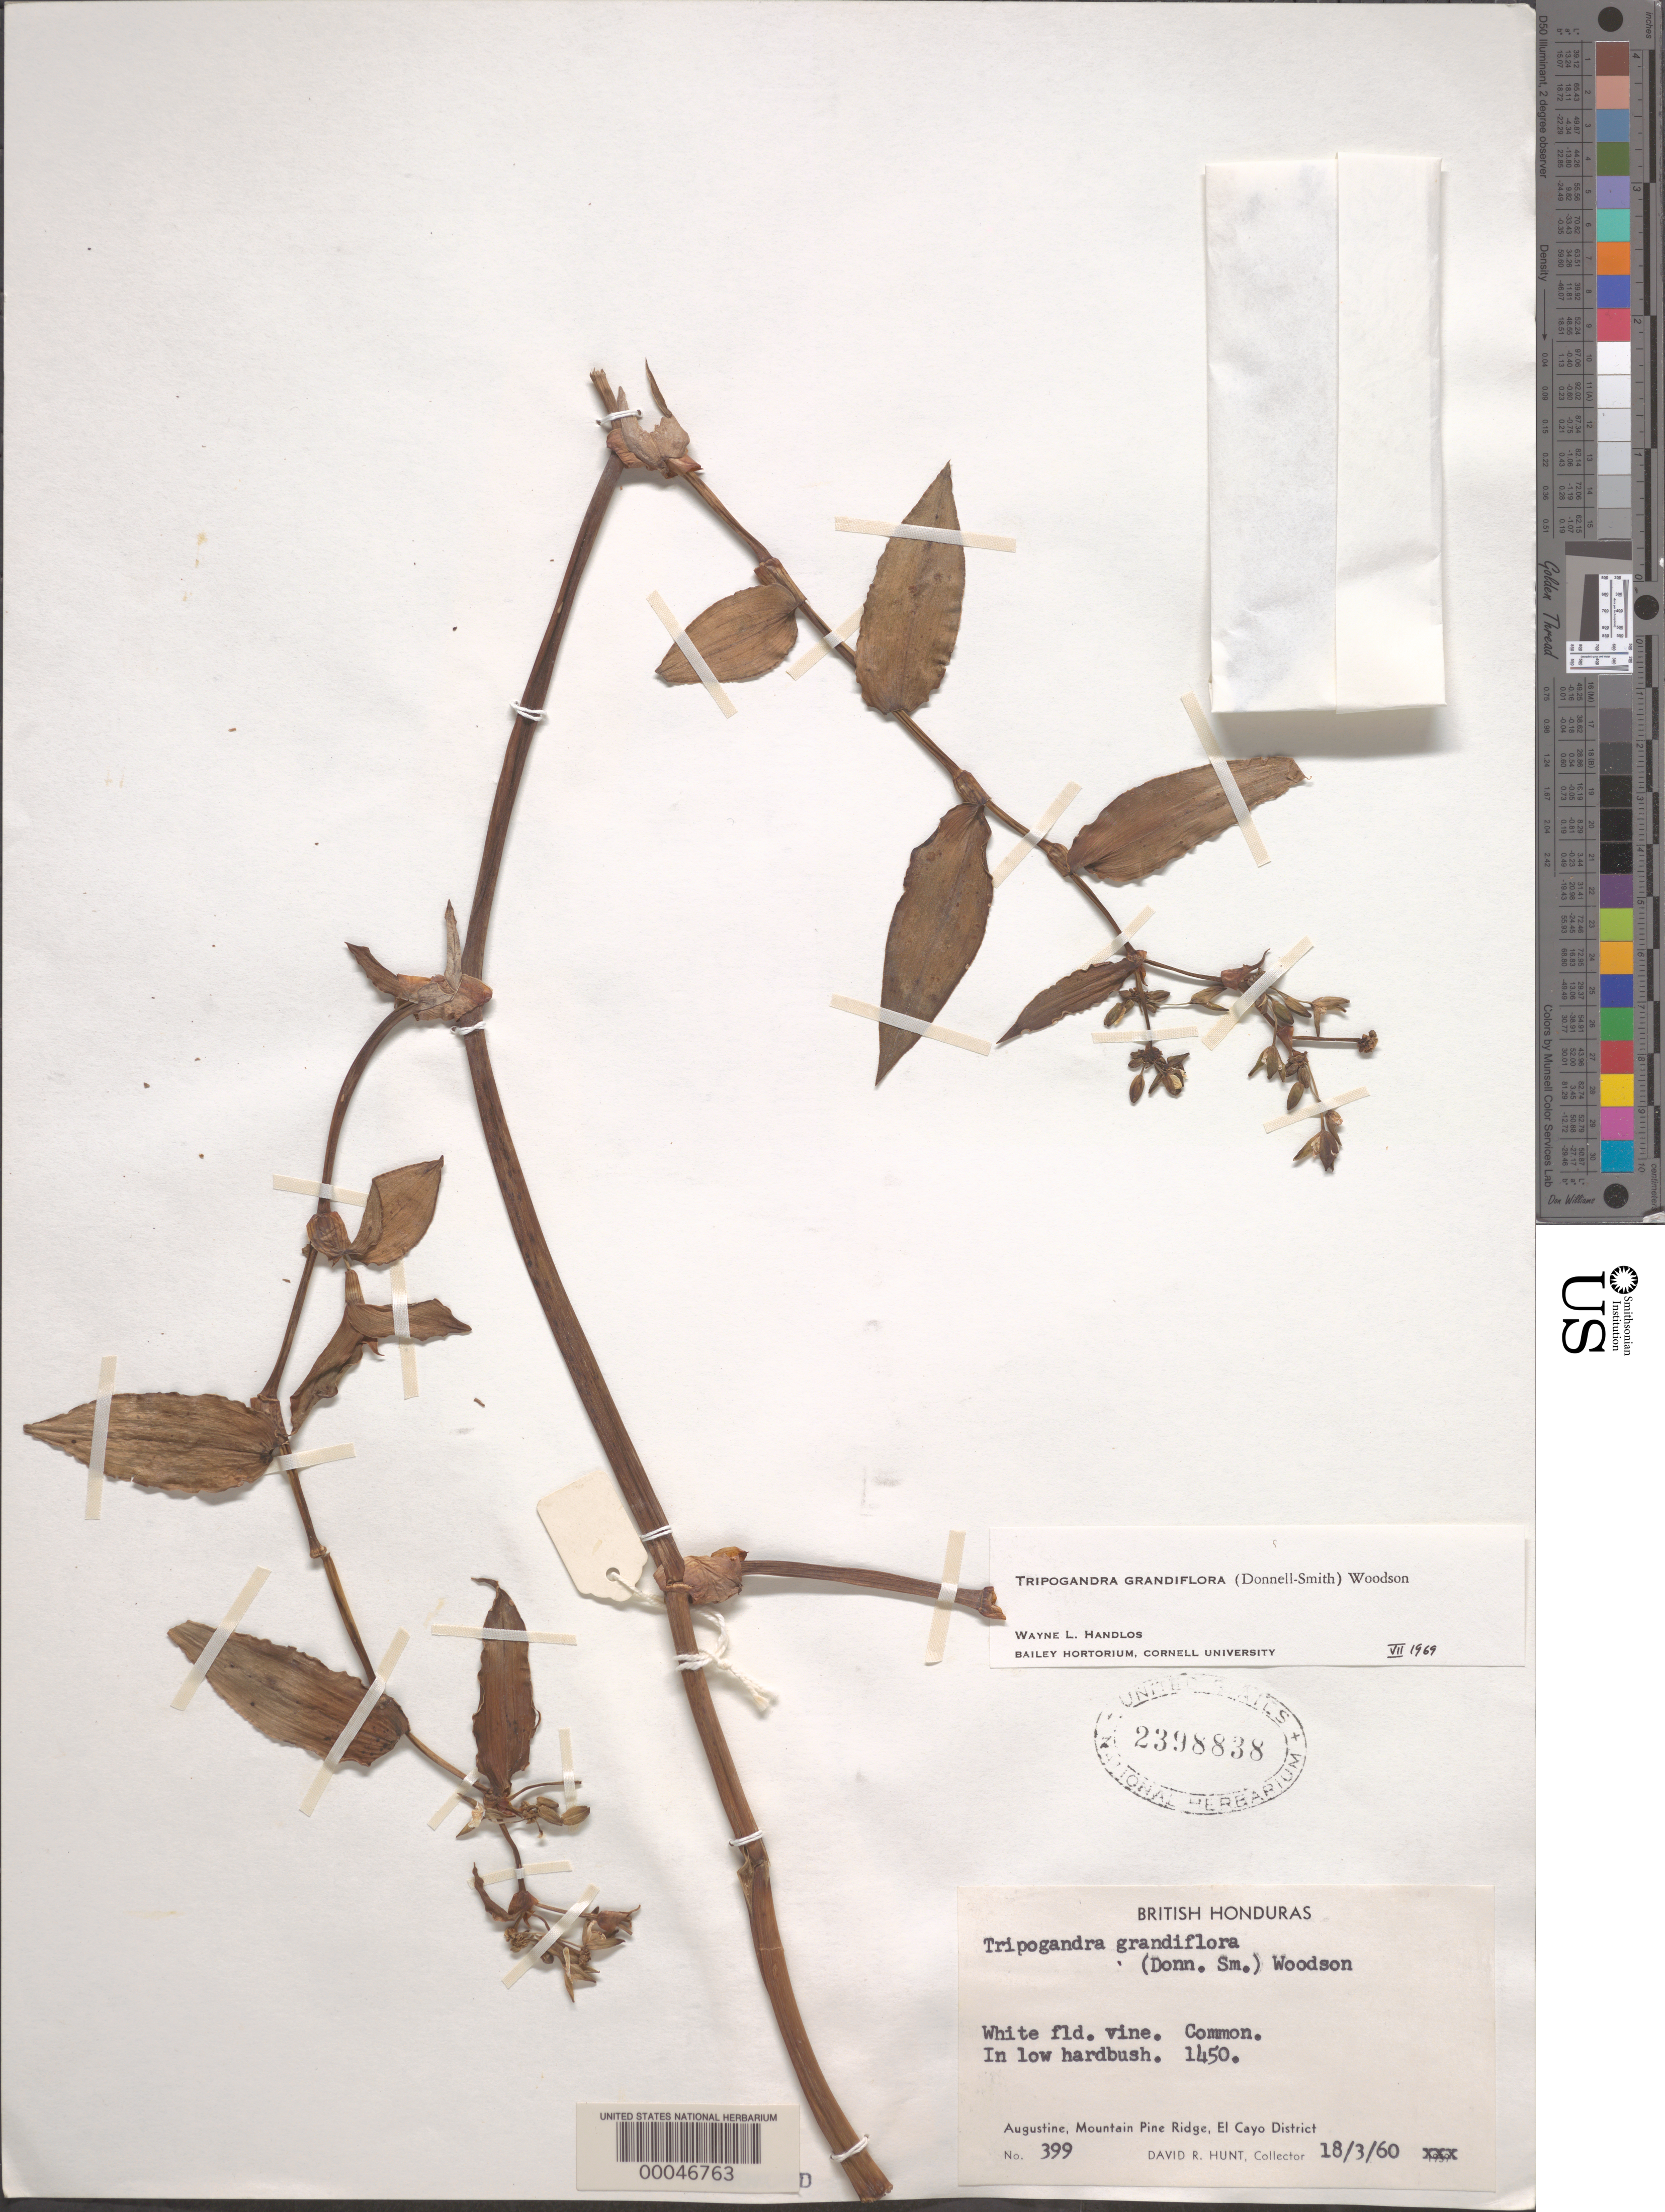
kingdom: Plantae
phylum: Tracheophyta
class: Liliopsida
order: Commelinales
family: Commelinaceae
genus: Tripogandra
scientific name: Tripogandra grandiflora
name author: (Donn. Sm.) Woodson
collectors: D. R. Hunt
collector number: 399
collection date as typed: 18 Mar 1960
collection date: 1960-03-18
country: Belize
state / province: Cayo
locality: Augustine, Mountain Pine Ridge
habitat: Low hardbush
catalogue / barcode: US 2398838